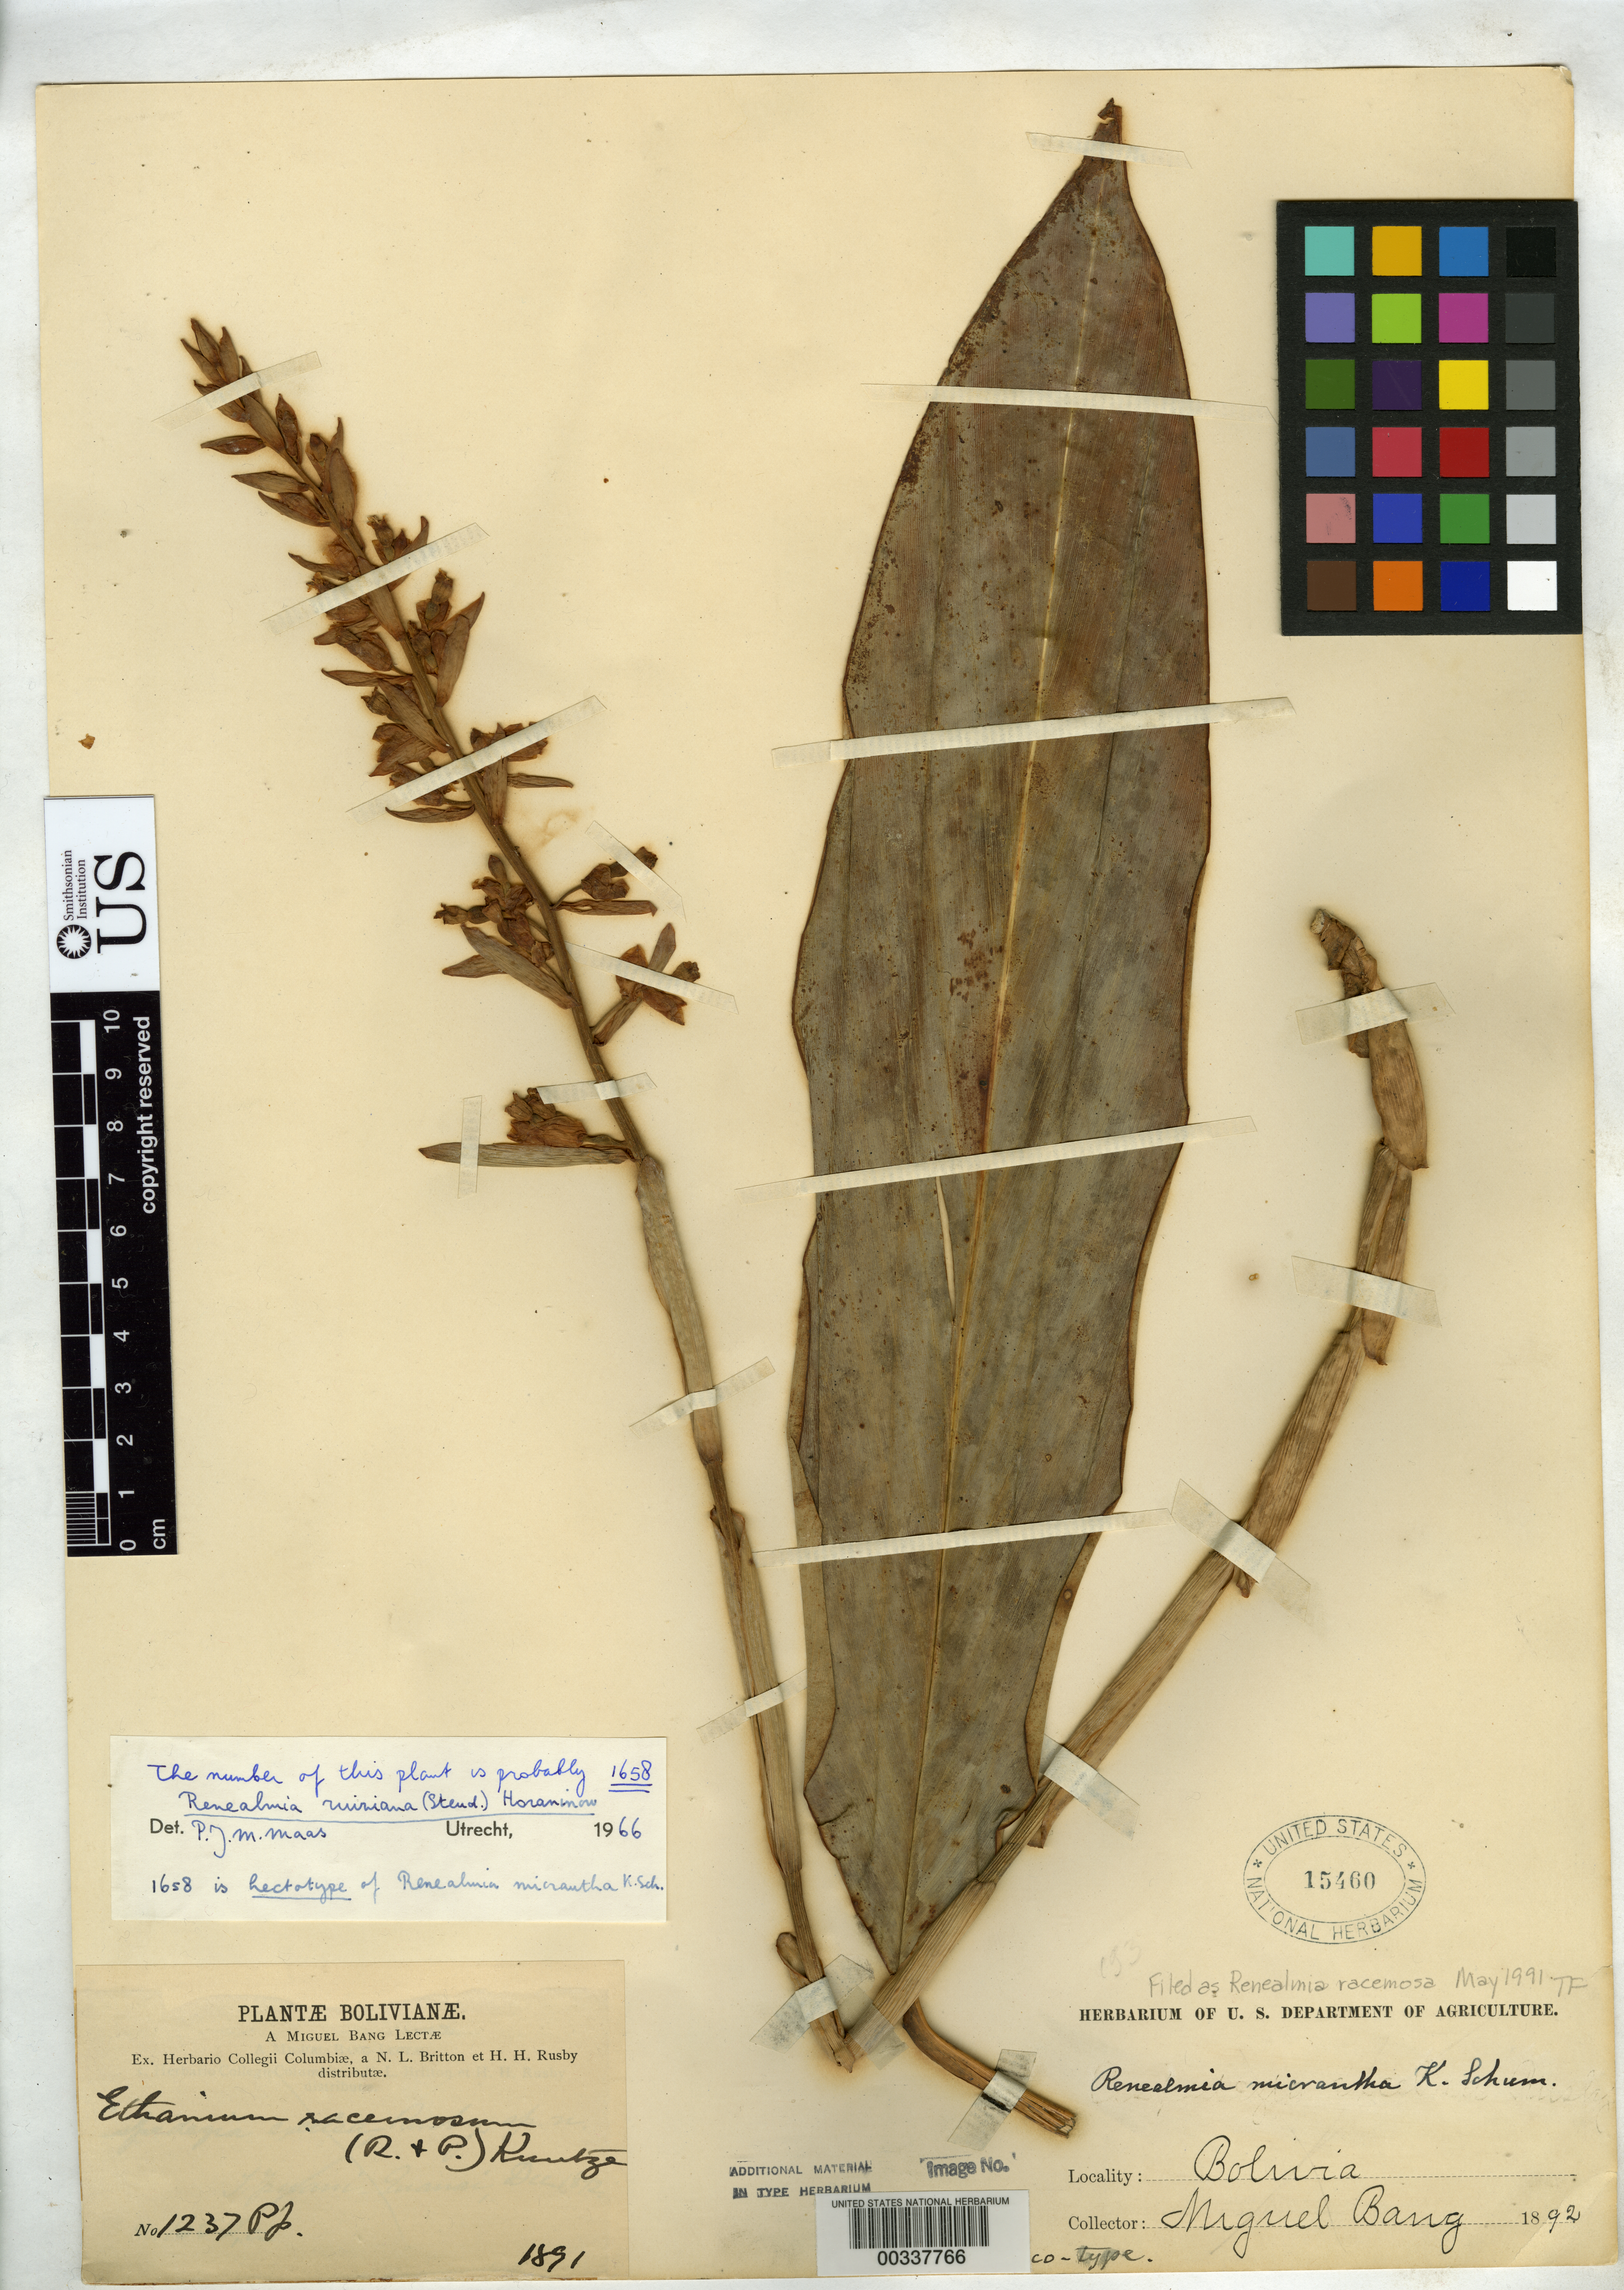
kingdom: Plantae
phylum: Tracheophyta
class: Liliopsida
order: Zingiberales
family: Zingiberaceae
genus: Renealmia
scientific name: Renealmia micrantha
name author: K. Schum. in Engl.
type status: Isolectotype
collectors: M. Bang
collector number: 1237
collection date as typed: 1891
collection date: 1891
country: Bolivia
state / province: Cochabamba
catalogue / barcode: US 15460